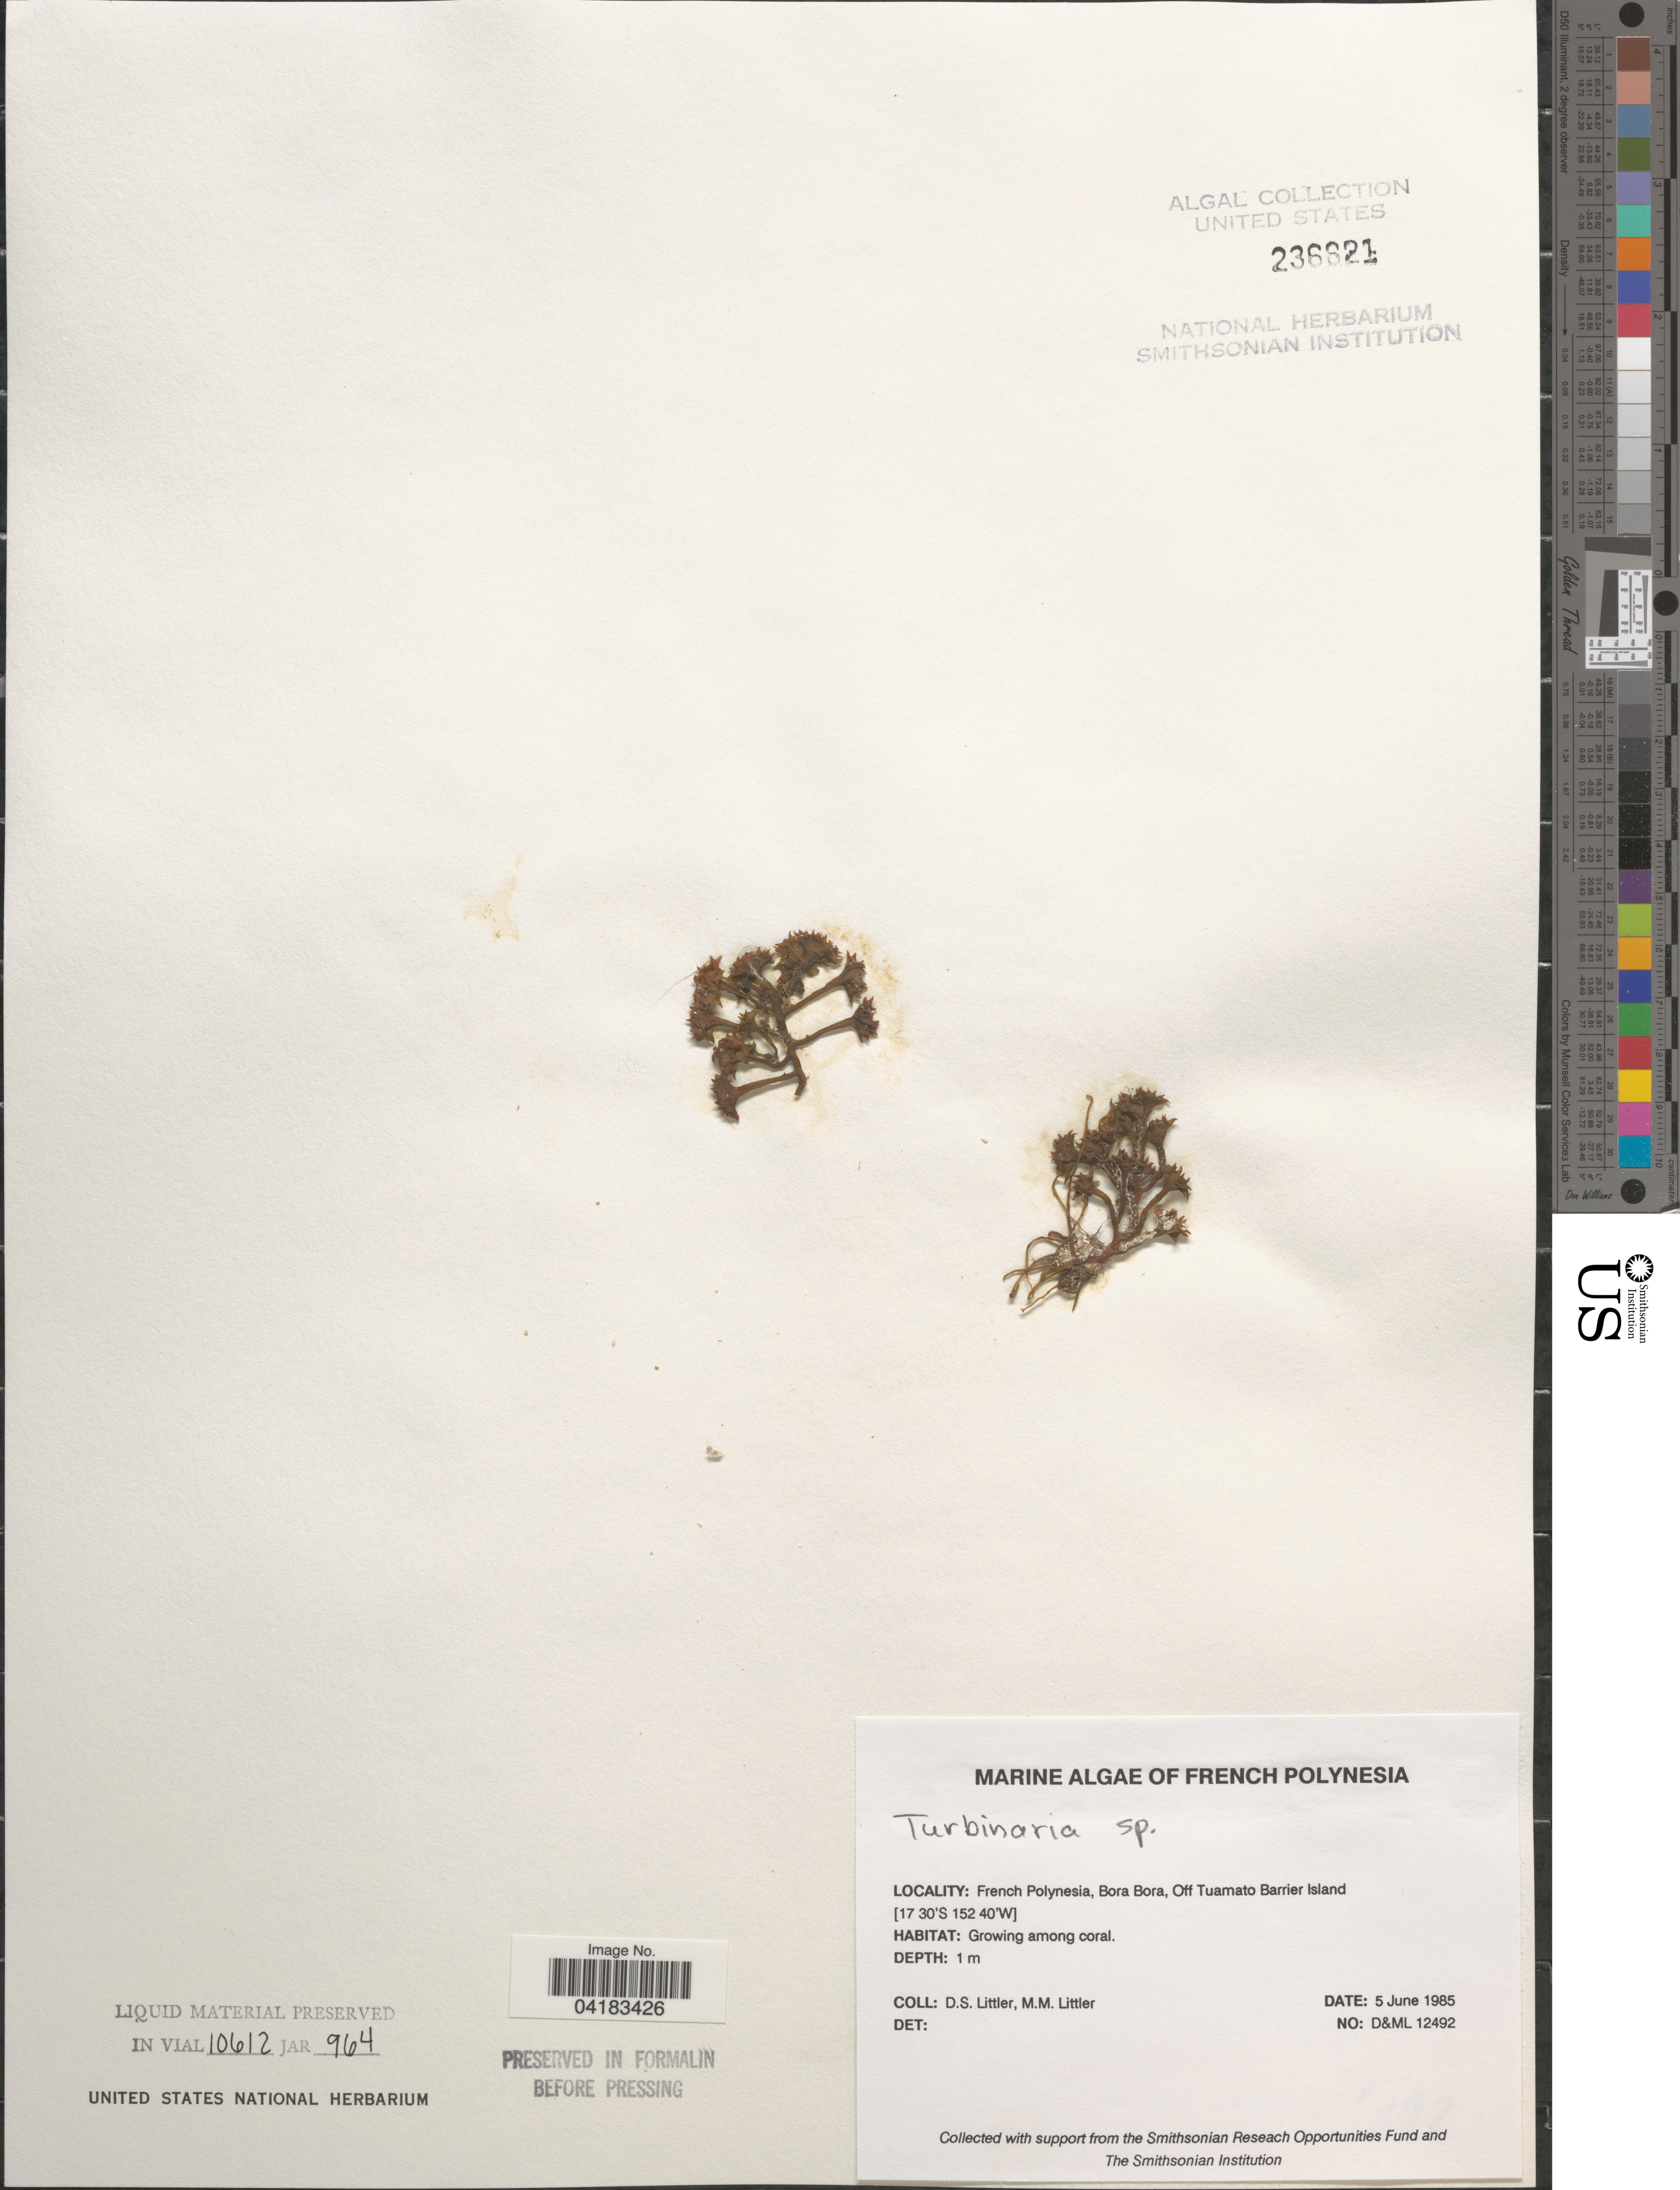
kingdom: Chromista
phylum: Ochrophyta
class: Phaeophyceae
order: Fucales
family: Sargassaceae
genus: Turbinaria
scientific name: Turbinaria sp.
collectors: D. S. Littler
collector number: D&ML12492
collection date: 1985-06-05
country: French Polynesia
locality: Bora Bora, Off Tuamato Barrier Island.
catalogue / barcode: US 236621